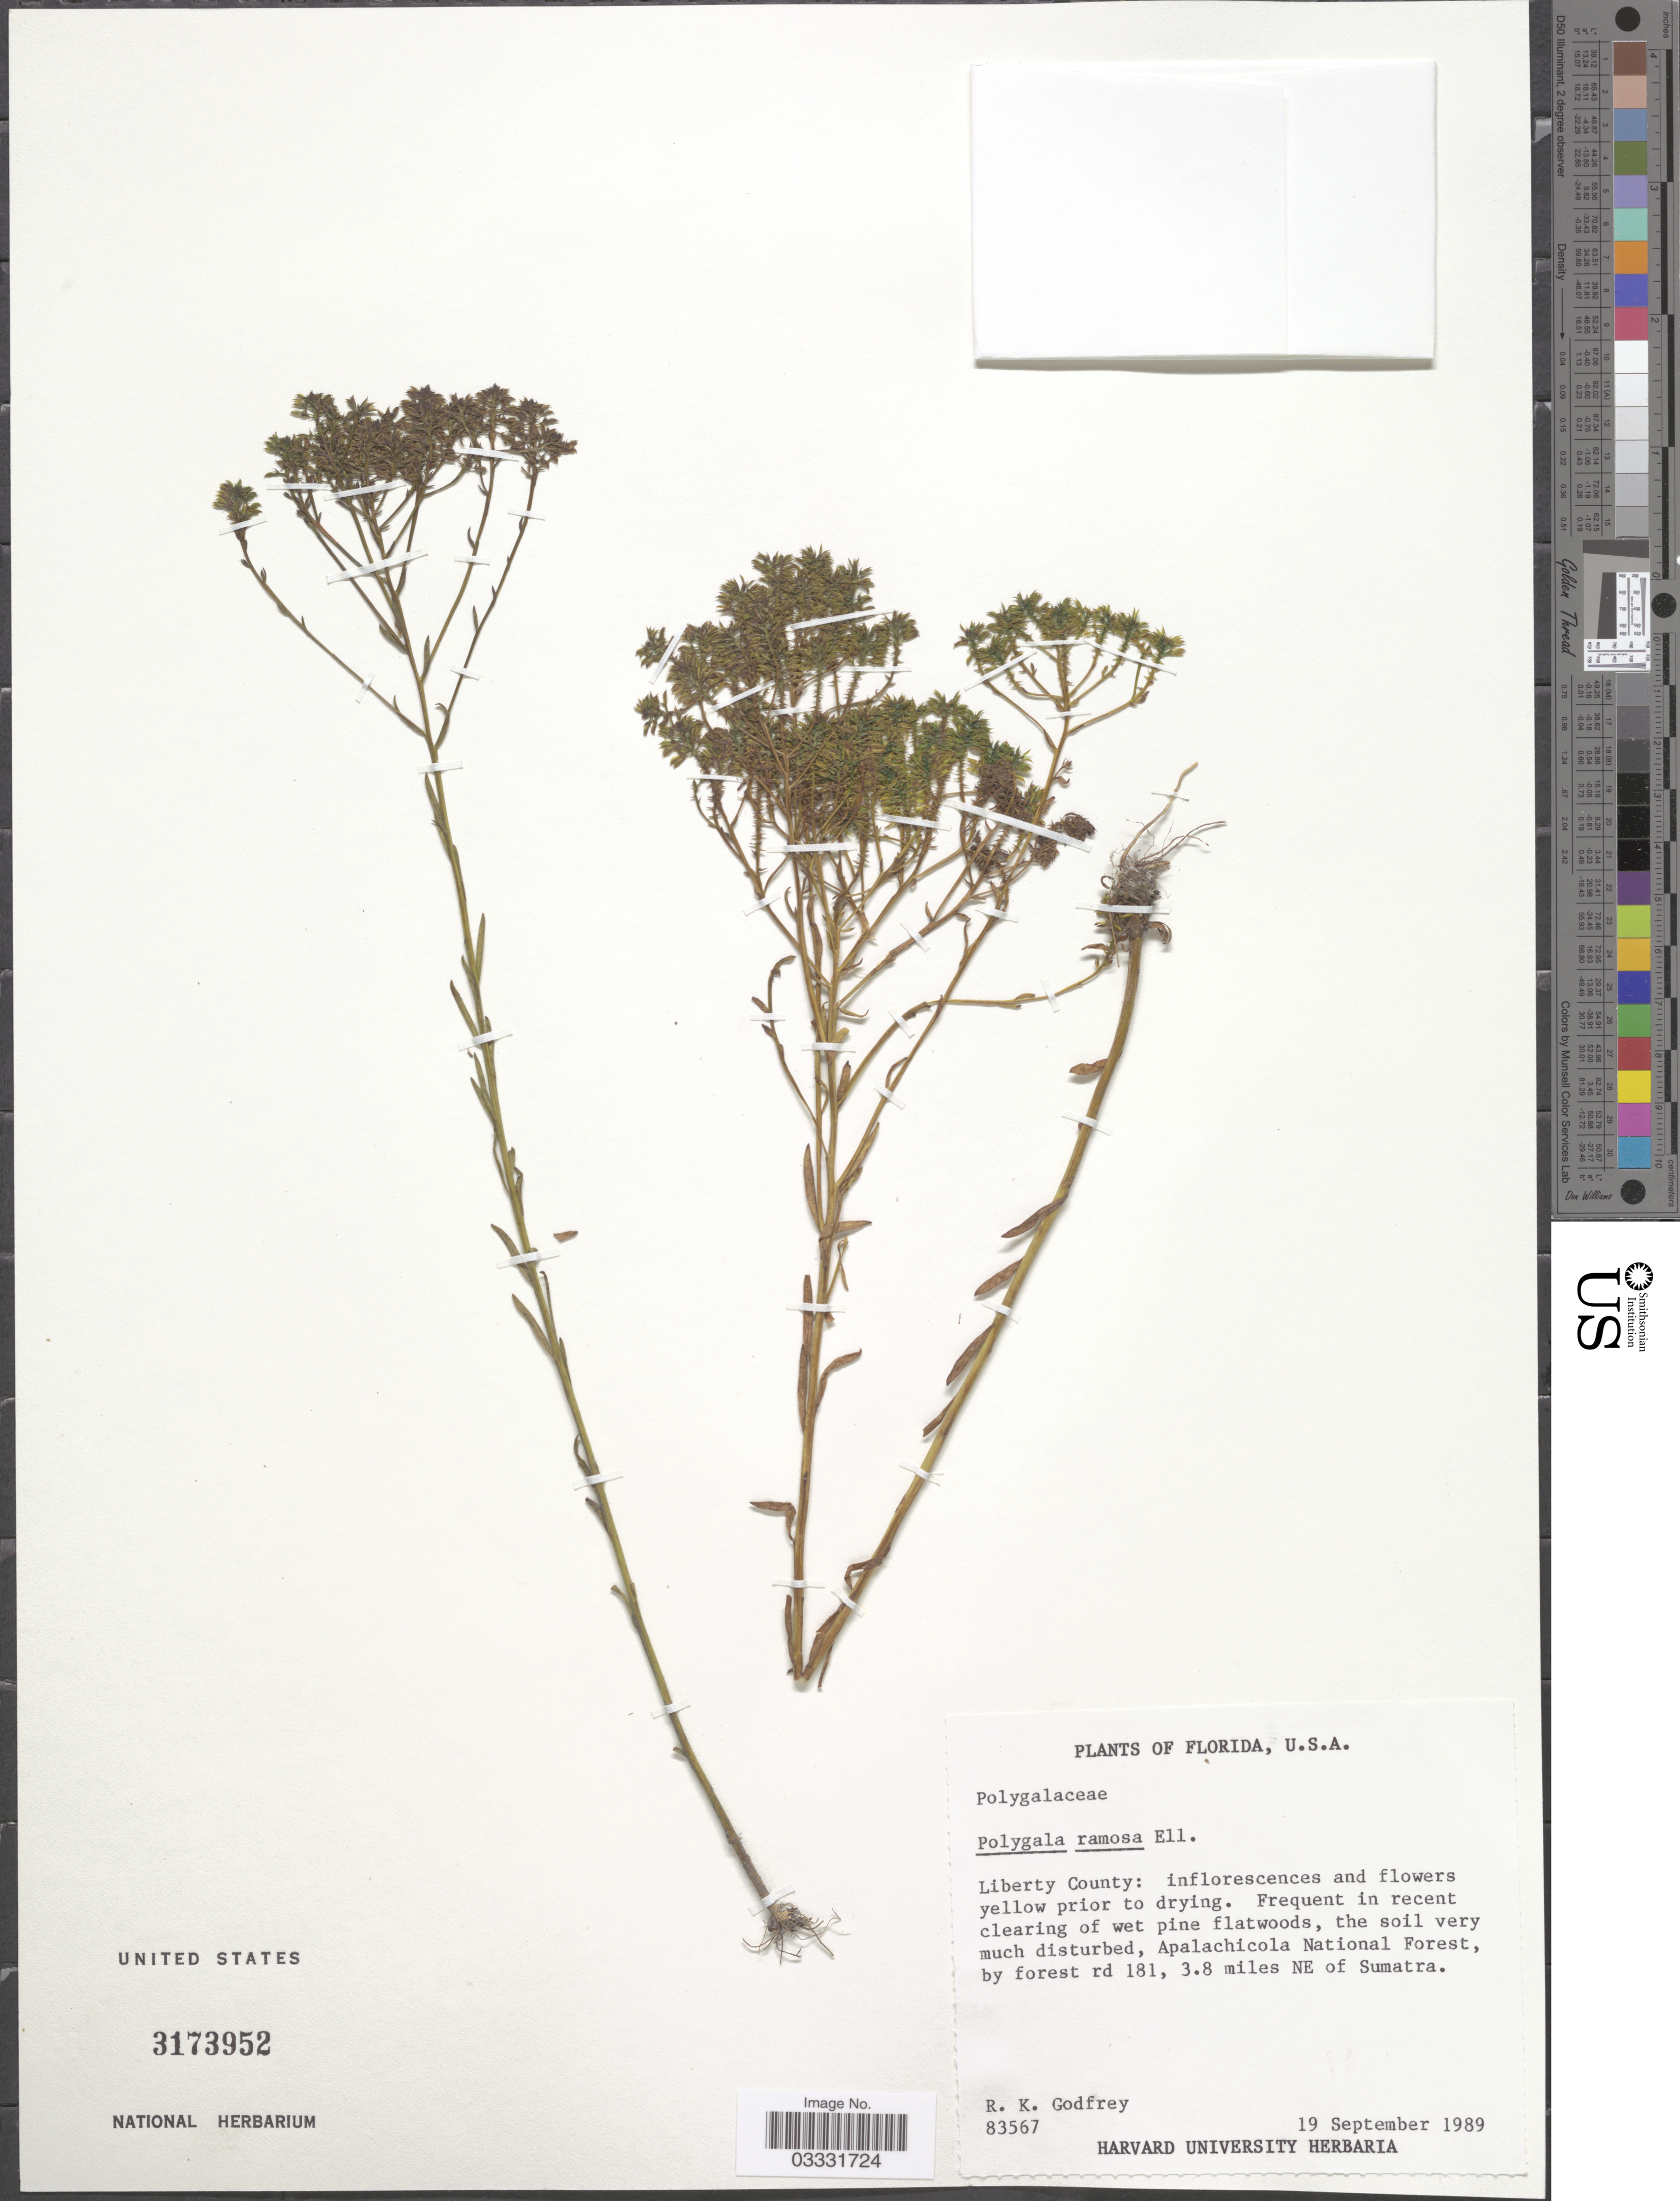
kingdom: Plantae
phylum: Tracheophyta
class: Magnoliopsida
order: Fabales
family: Polygalaceae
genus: Polygala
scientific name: Polygala ramosa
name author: Elliott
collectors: R. K. Godfrey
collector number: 83567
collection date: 1989-09-19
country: United States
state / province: Florida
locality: Liberty County. Apalachicola National Forest, by forest rd 181, 3.8 miles NE of Sumatra.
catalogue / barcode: US 3173952